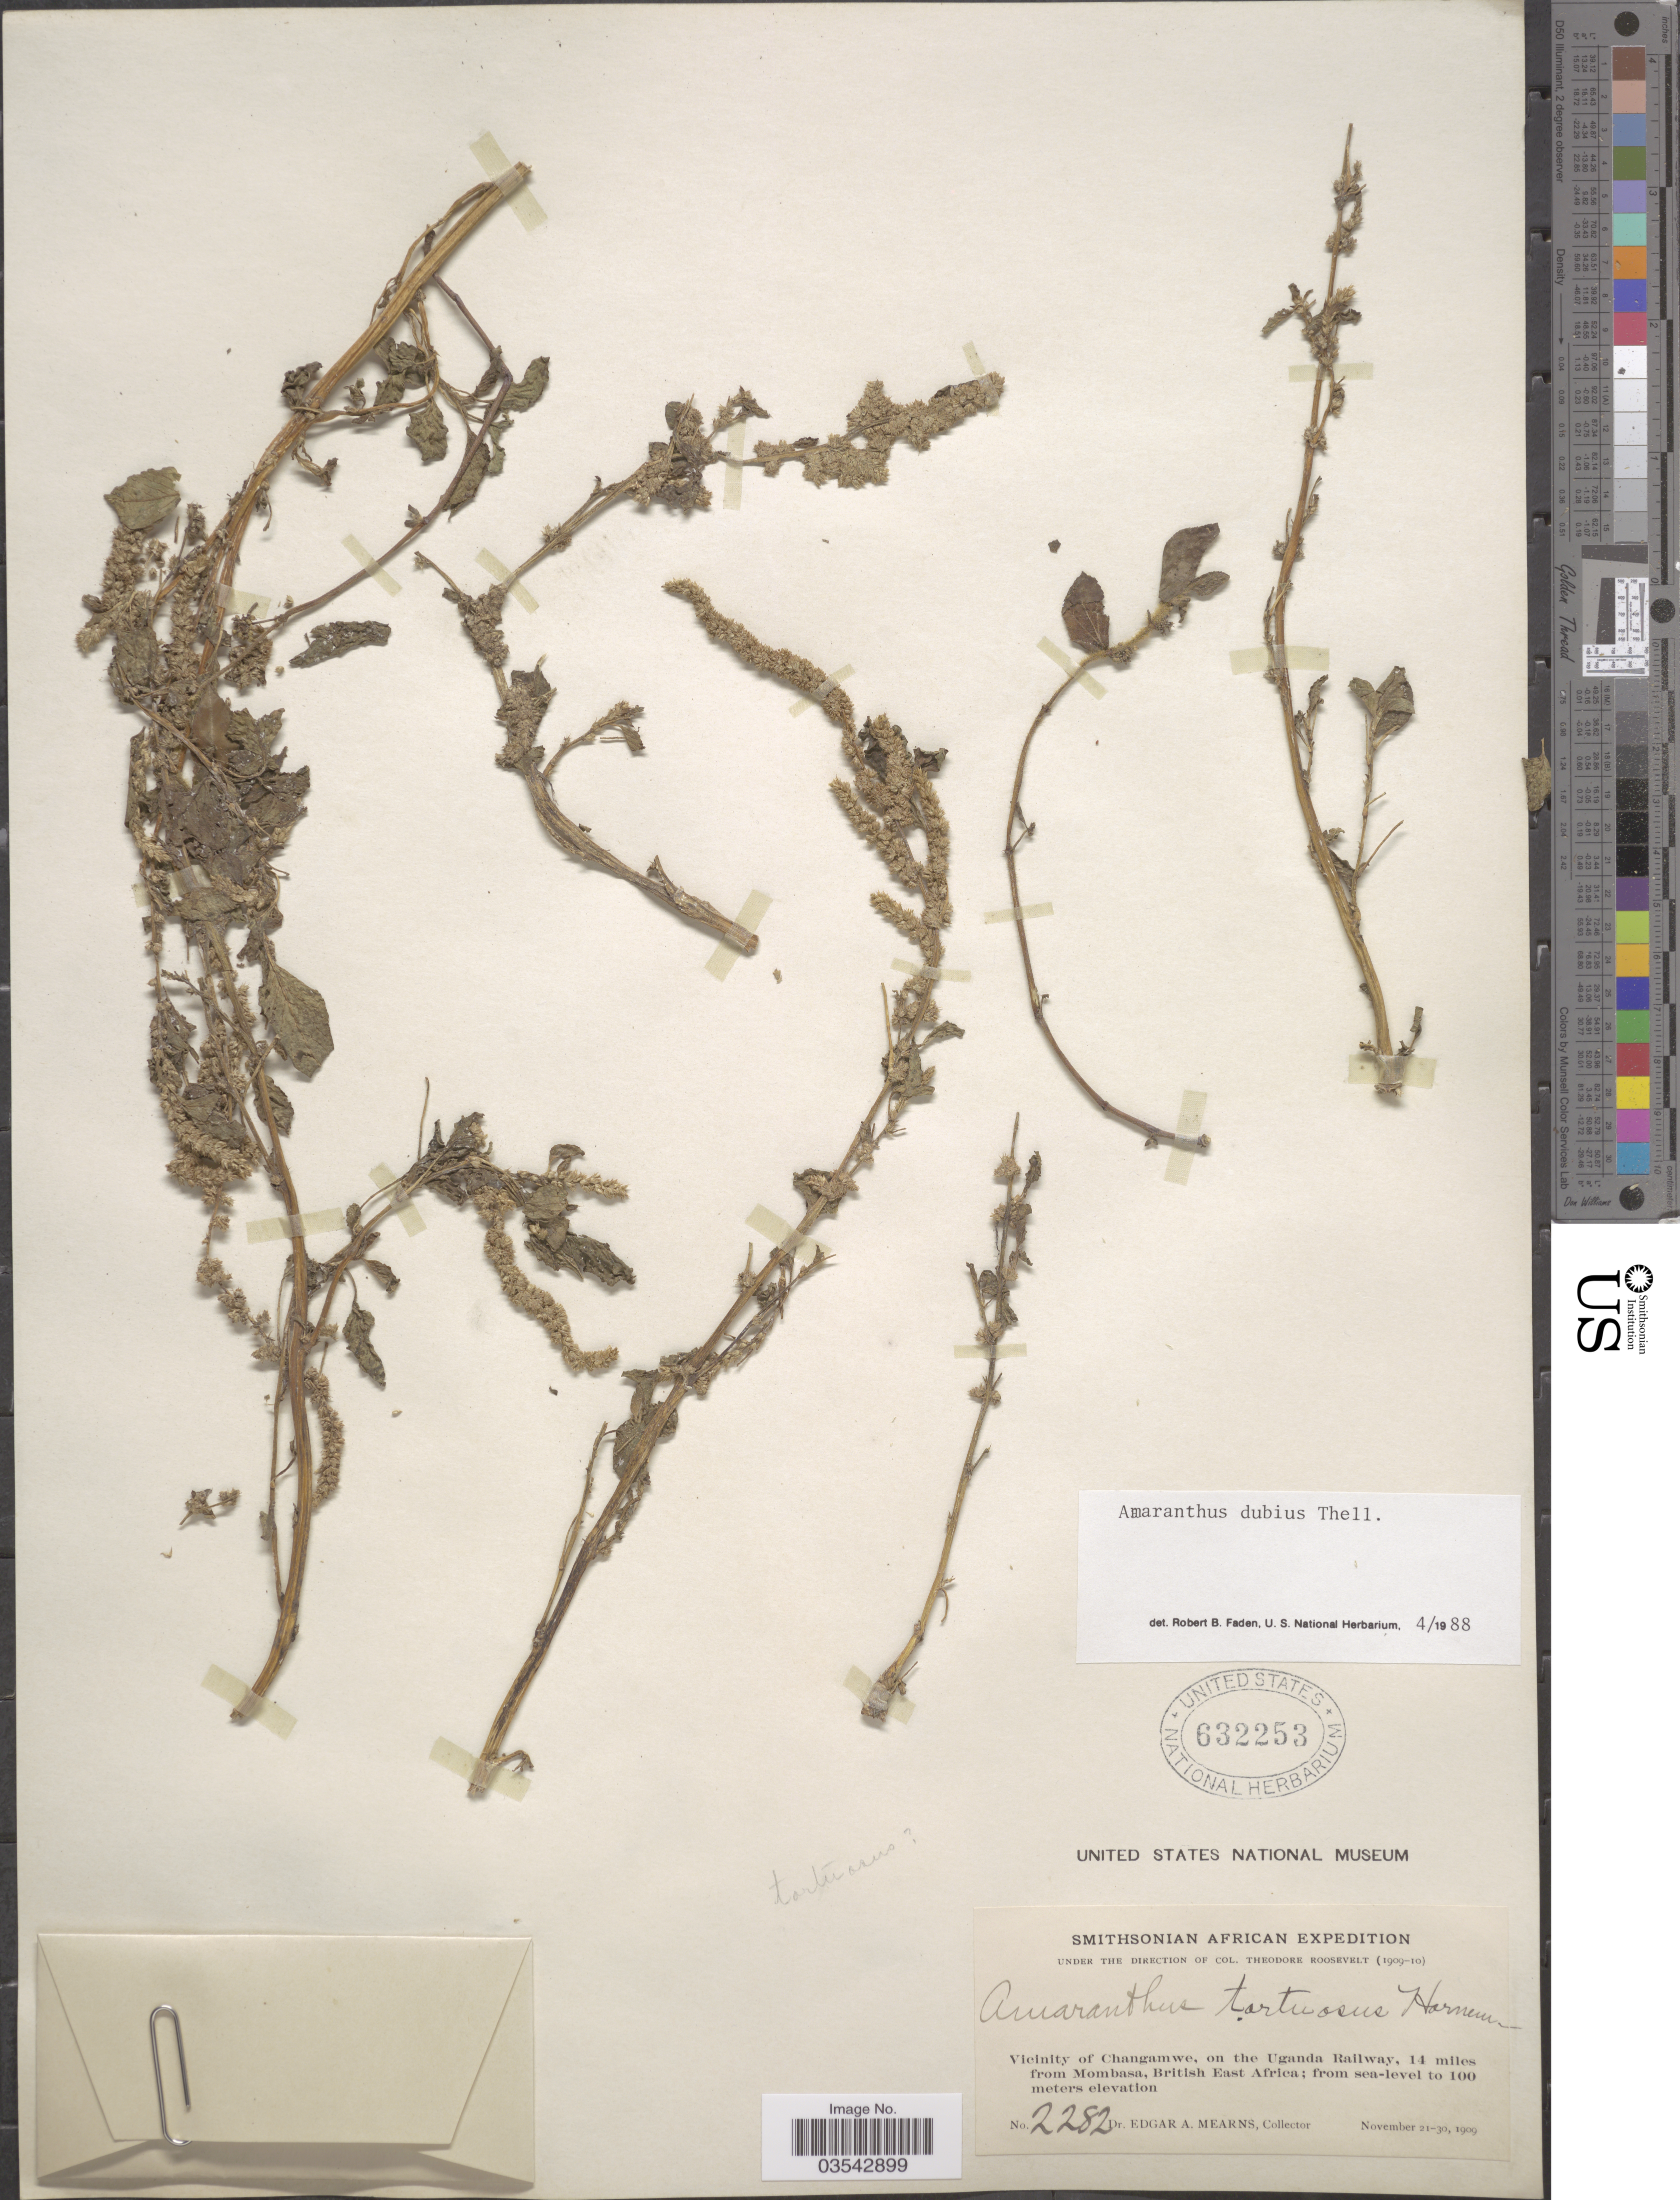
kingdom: Plantae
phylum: Tracheophyta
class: Magnoliopsida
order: Caryophyllales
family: Amaranthaceae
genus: Amaranthus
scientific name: Amaranthus dubius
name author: Mart. ex Thell.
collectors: E. A. Mearns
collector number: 2282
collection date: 1909-11-21/1909-11-30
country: Kenya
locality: Vicinity of Changamwe, on the Uganda Railway, 14 miles from Mombasa, British East Africa.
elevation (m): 0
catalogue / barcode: US 632253